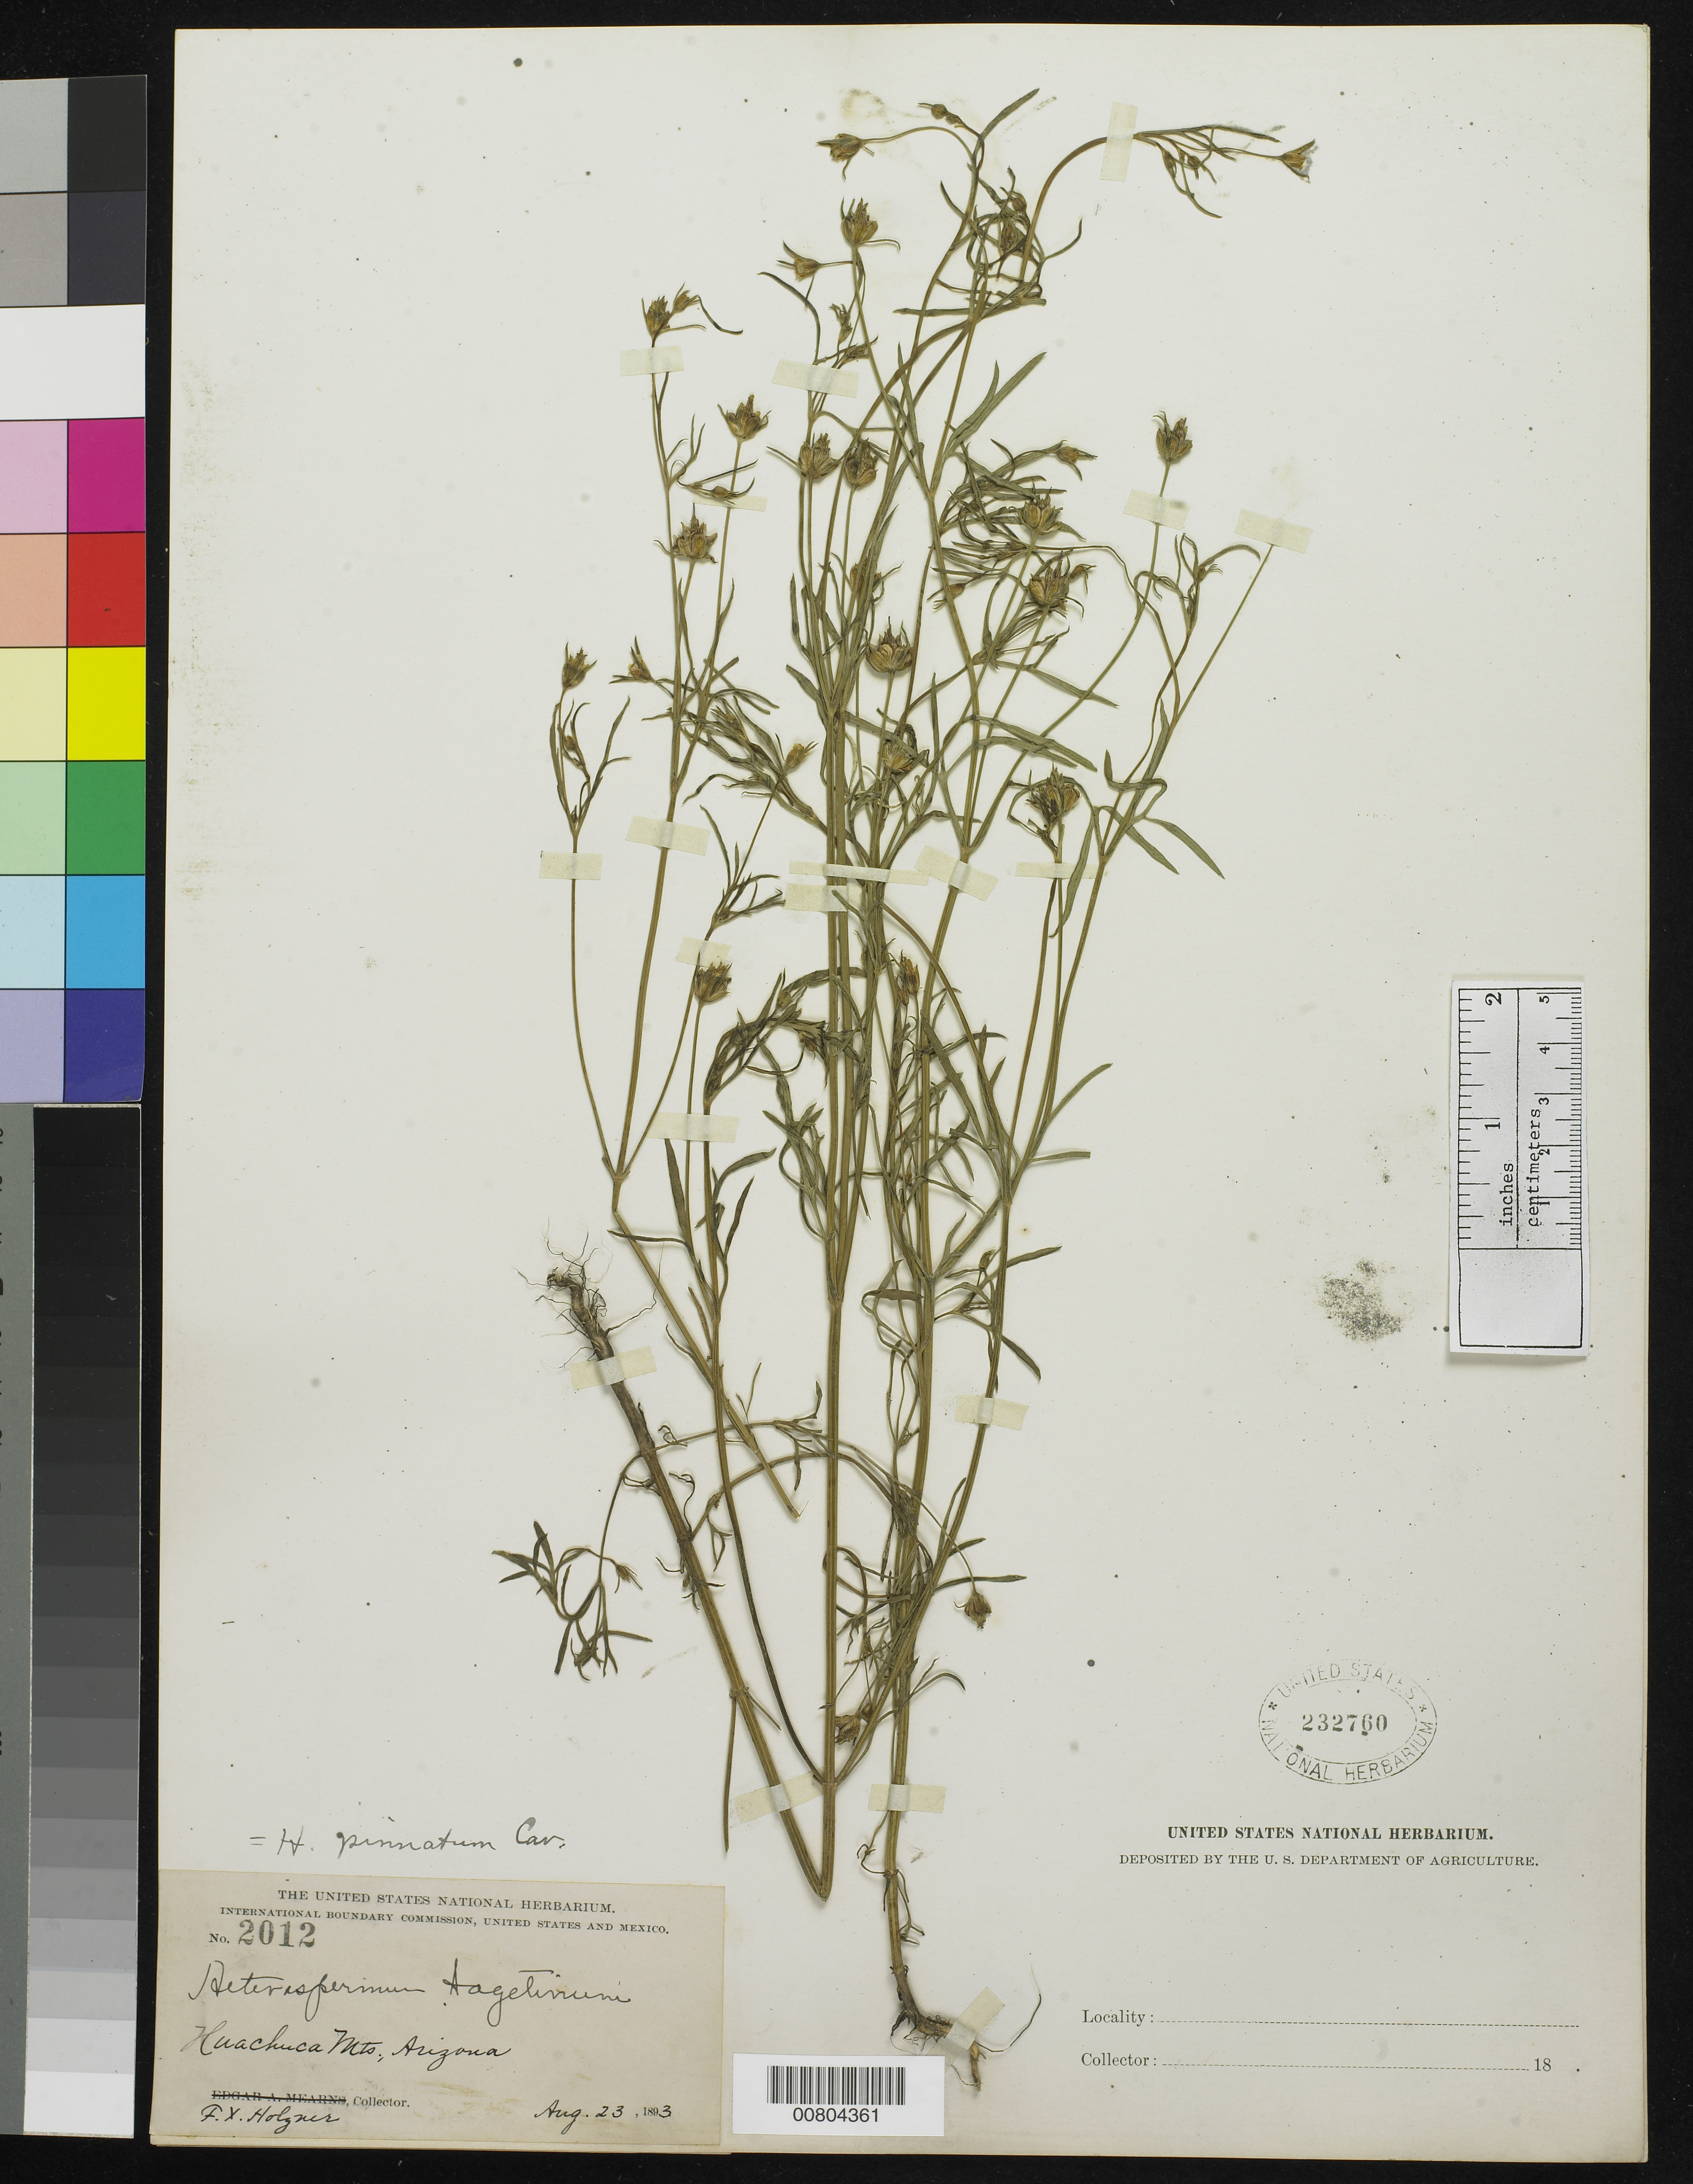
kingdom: Plantae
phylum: Tracheophyta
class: Magnoliopsida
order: Asterales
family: Asteraceae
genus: Heterosperma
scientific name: Heterosperma pinnatum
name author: Cav.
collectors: F. X. Holzner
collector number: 2012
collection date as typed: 23 Aug 1893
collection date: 1893-08-23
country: United States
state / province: Arizona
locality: Huachuca Mts.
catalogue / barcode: US 232760